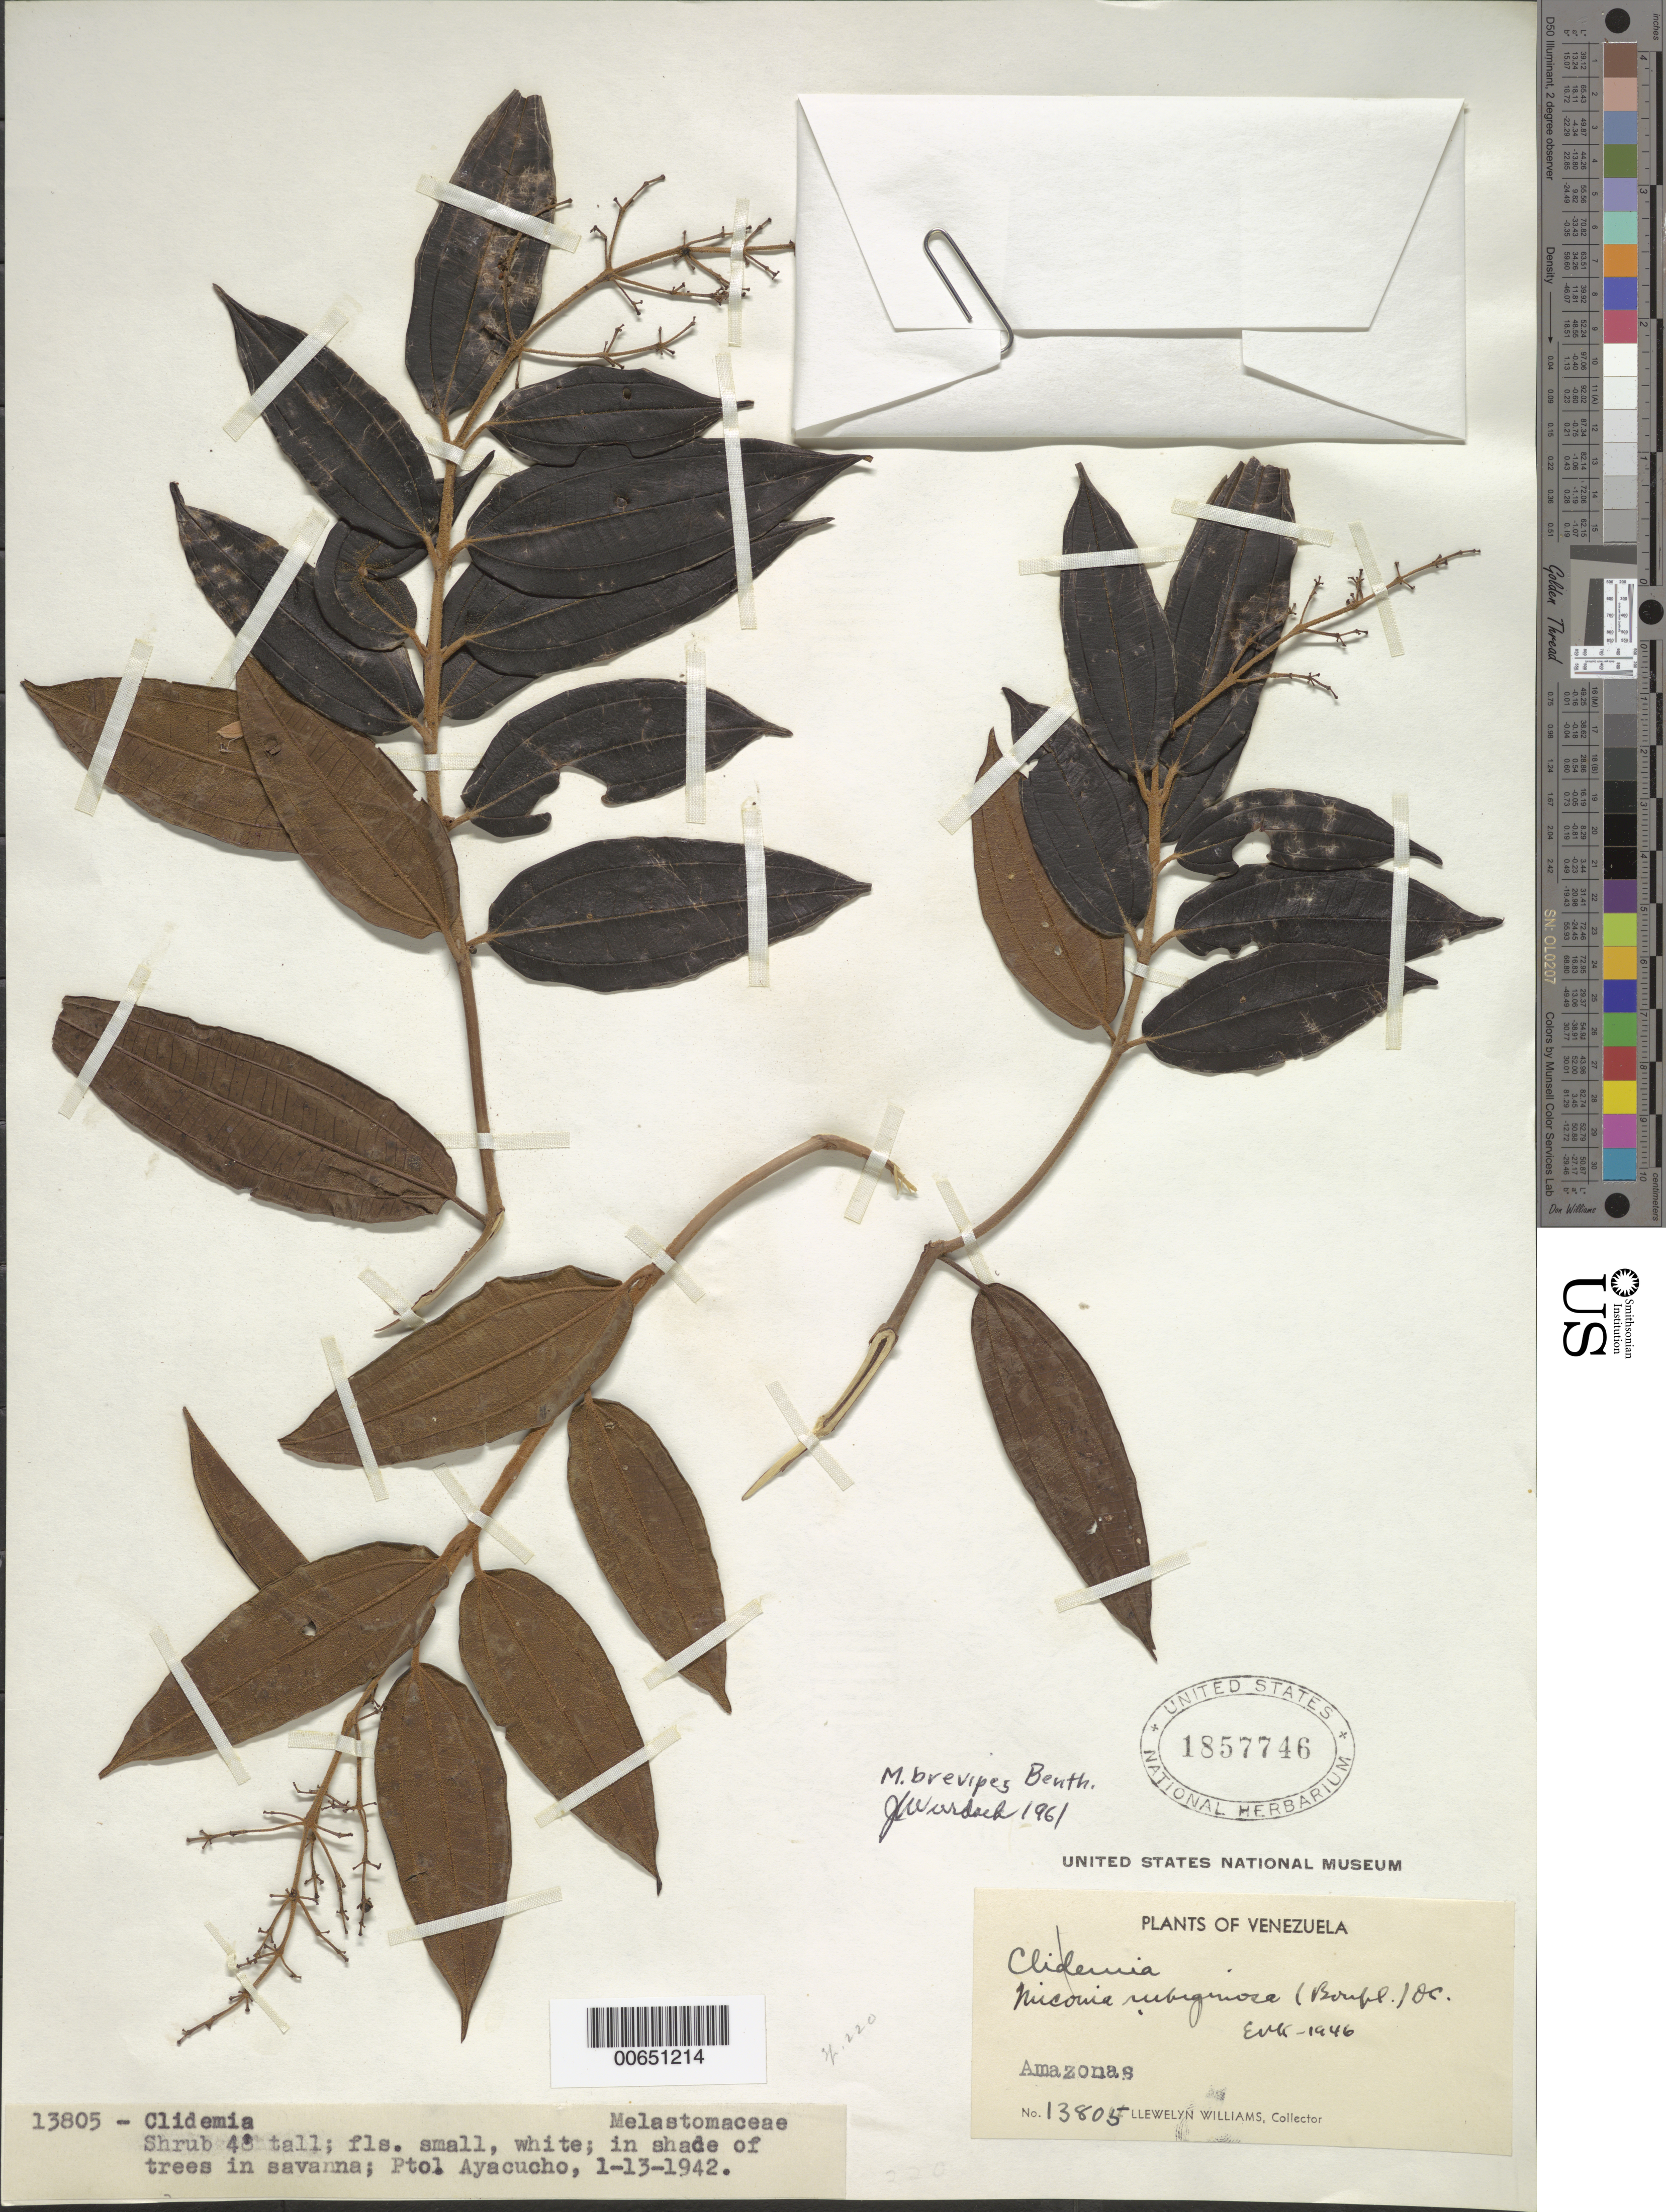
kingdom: Plantae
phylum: Tracheophyta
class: Magnoliopsida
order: Myrtales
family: Melastomataceae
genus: Miconia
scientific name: Miconia brevipes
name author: Benth.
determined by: Wurdack, John J., (US), US (UNITED STATES)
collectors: Ll. Williams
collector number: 13805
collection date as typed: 13-Jan-42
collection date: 1942-01-13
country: Venezuela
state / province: Amazonas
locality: Puerto Ayacucho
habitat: Shade of trees in savanna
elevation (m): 250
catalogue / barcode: US 1857746